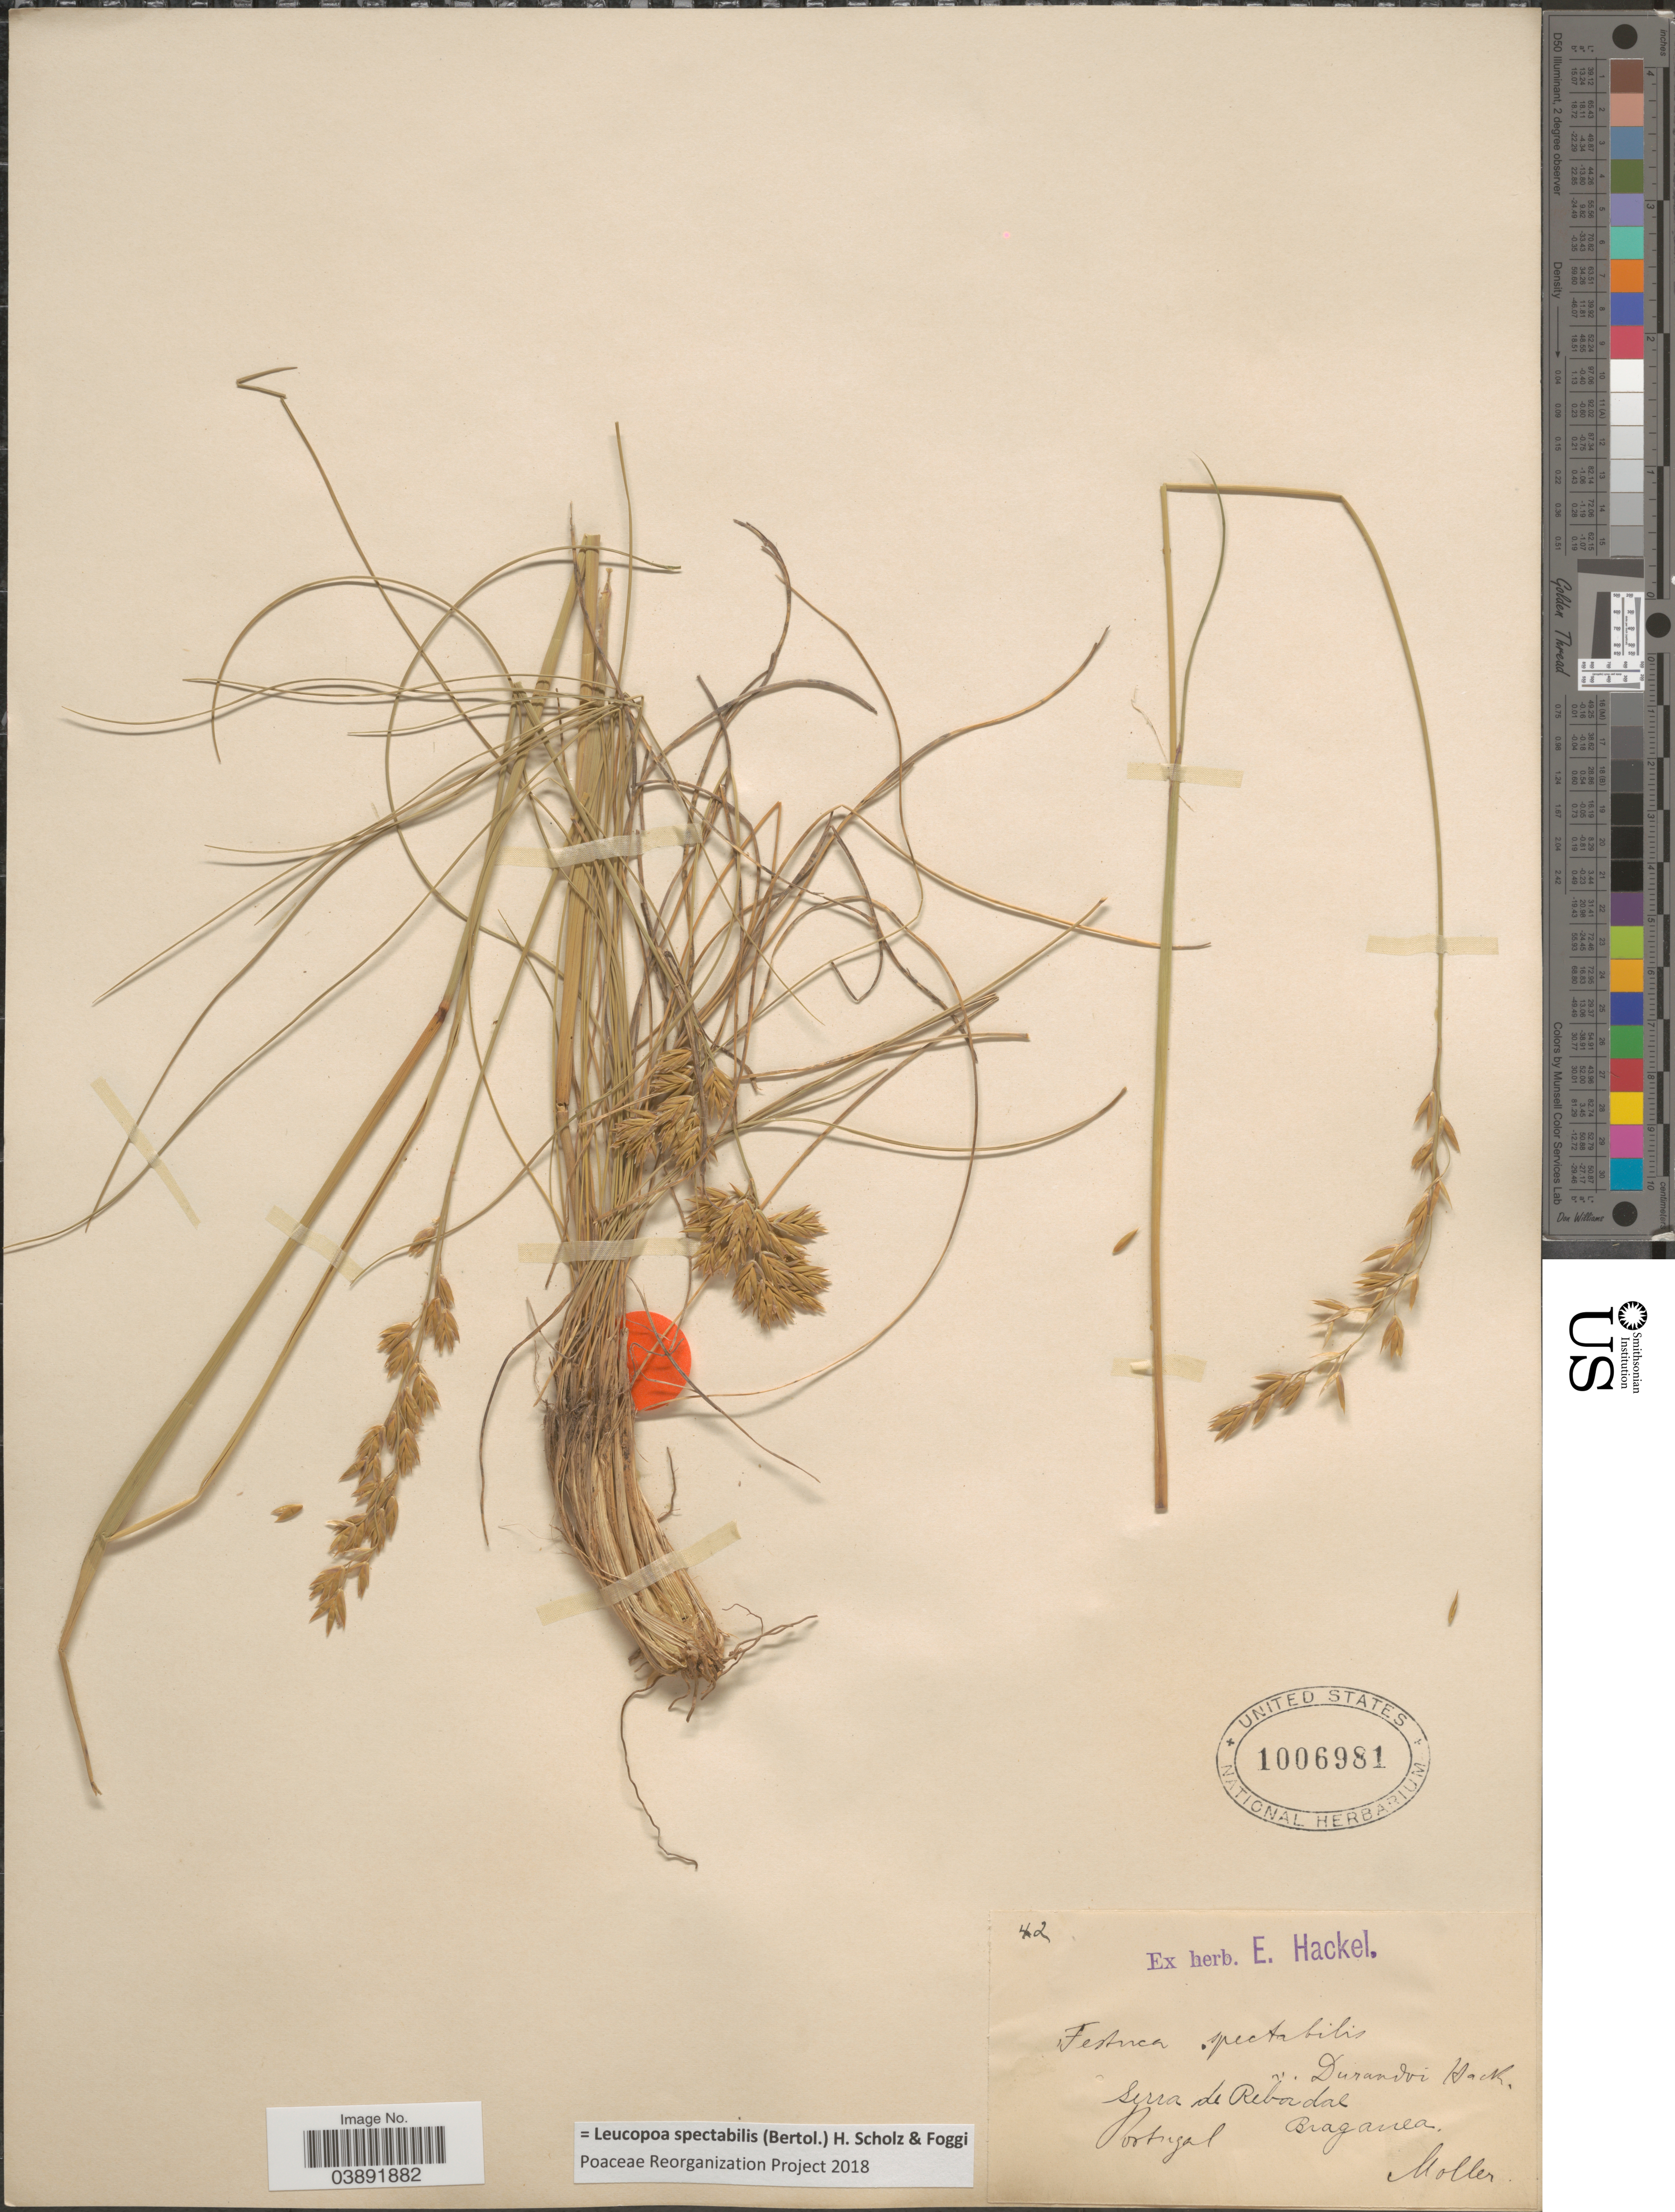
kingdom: Plantae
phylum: Tracheophyta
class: Liliopsida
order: Poales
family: Poaceae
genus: Leucopoa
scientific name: Leucopoa spectabilis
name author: (Bertol.) H. Scholz & Foggi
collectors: -. Moller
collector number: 42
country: Portugal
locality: Serra de Rebor dal Braganea.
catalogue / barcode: US 1006981